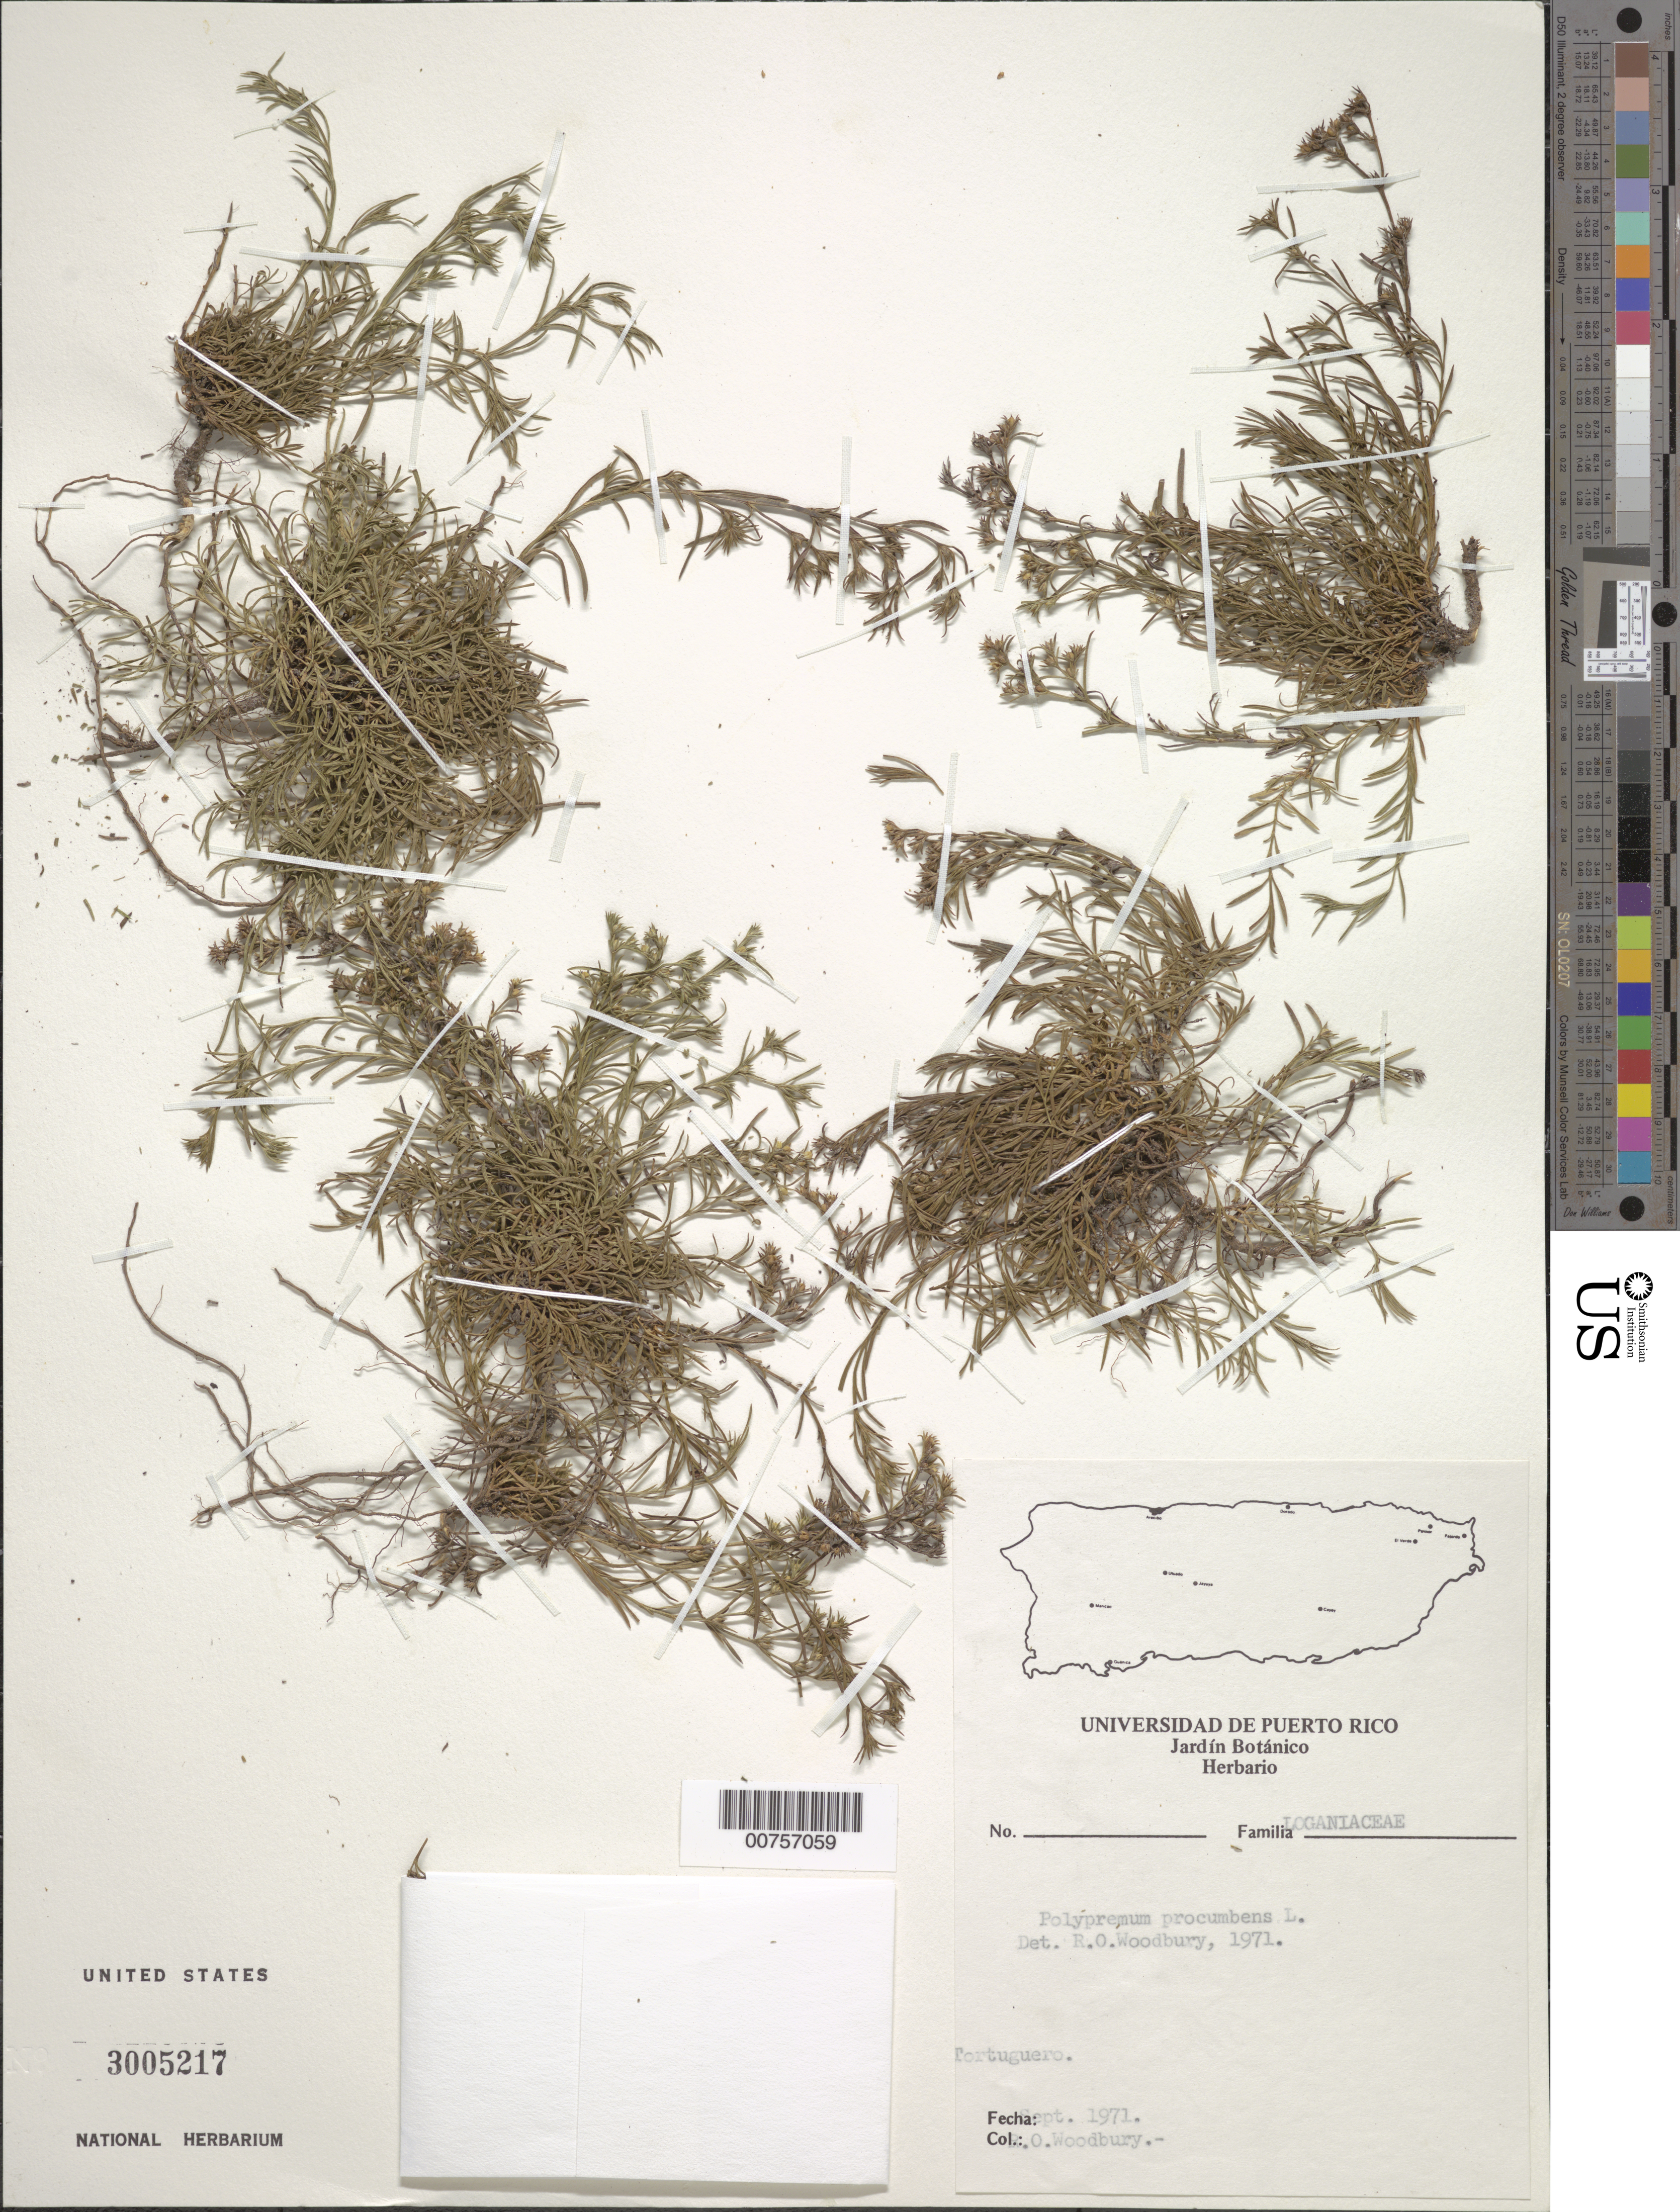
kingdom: Plantae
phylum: Tracheophyta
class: Magnoliopsida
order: Lamiales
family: Tetrachondraceae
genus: Polypremum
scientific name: Polypremum procumbens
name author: L.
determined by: Woodbury, R. O.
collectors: R. O. Woodbury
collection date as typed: Sep 1971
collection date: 1971-09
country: Puerto Rico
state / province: Vega Baja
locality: Tortuguero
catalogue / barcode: US 3005217